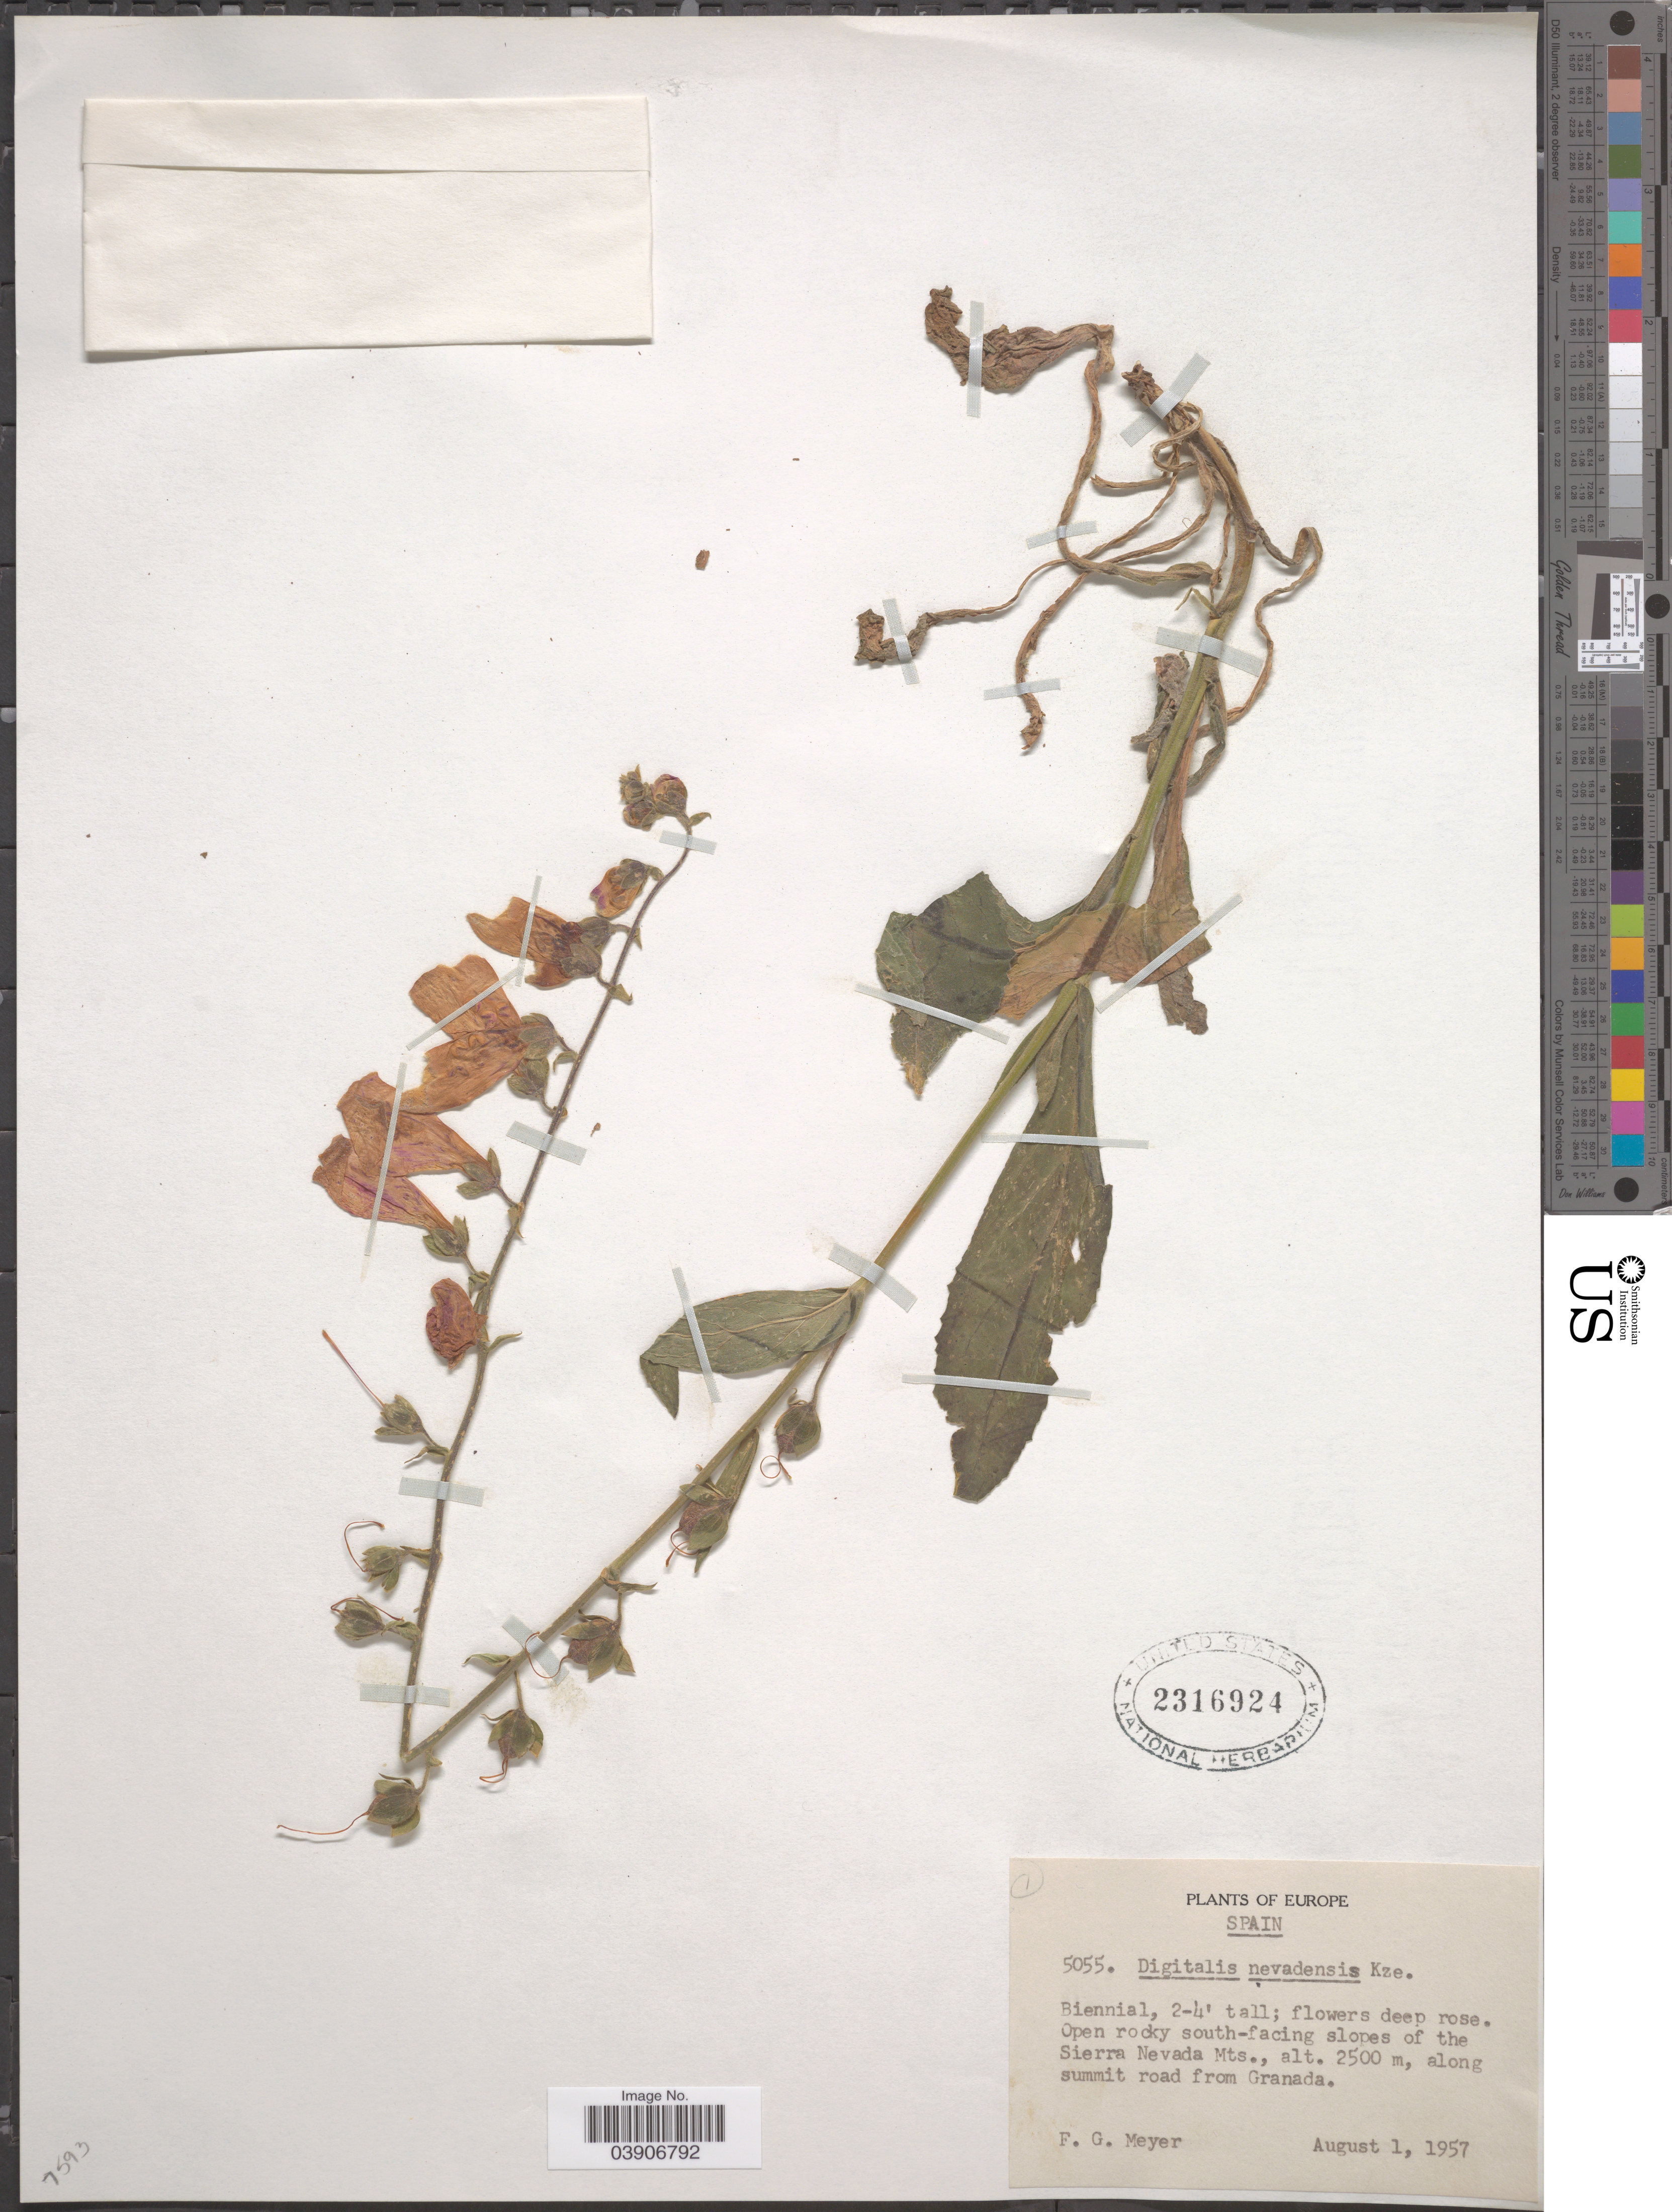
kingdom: Plantae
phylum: Tracheophyta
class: Magnoliopsida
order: Lamiales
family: Plantaginaceae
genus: Digitalis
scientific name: Digitalis nevadensis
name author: Kunze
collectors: F. G. Meyer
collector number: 5055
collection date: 1957-08-01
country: Spain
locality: Open rocky south-facing slopes of the Sierra Nevada Mts., along summit road from Granada.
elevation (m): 2500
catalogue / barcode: US 2316924